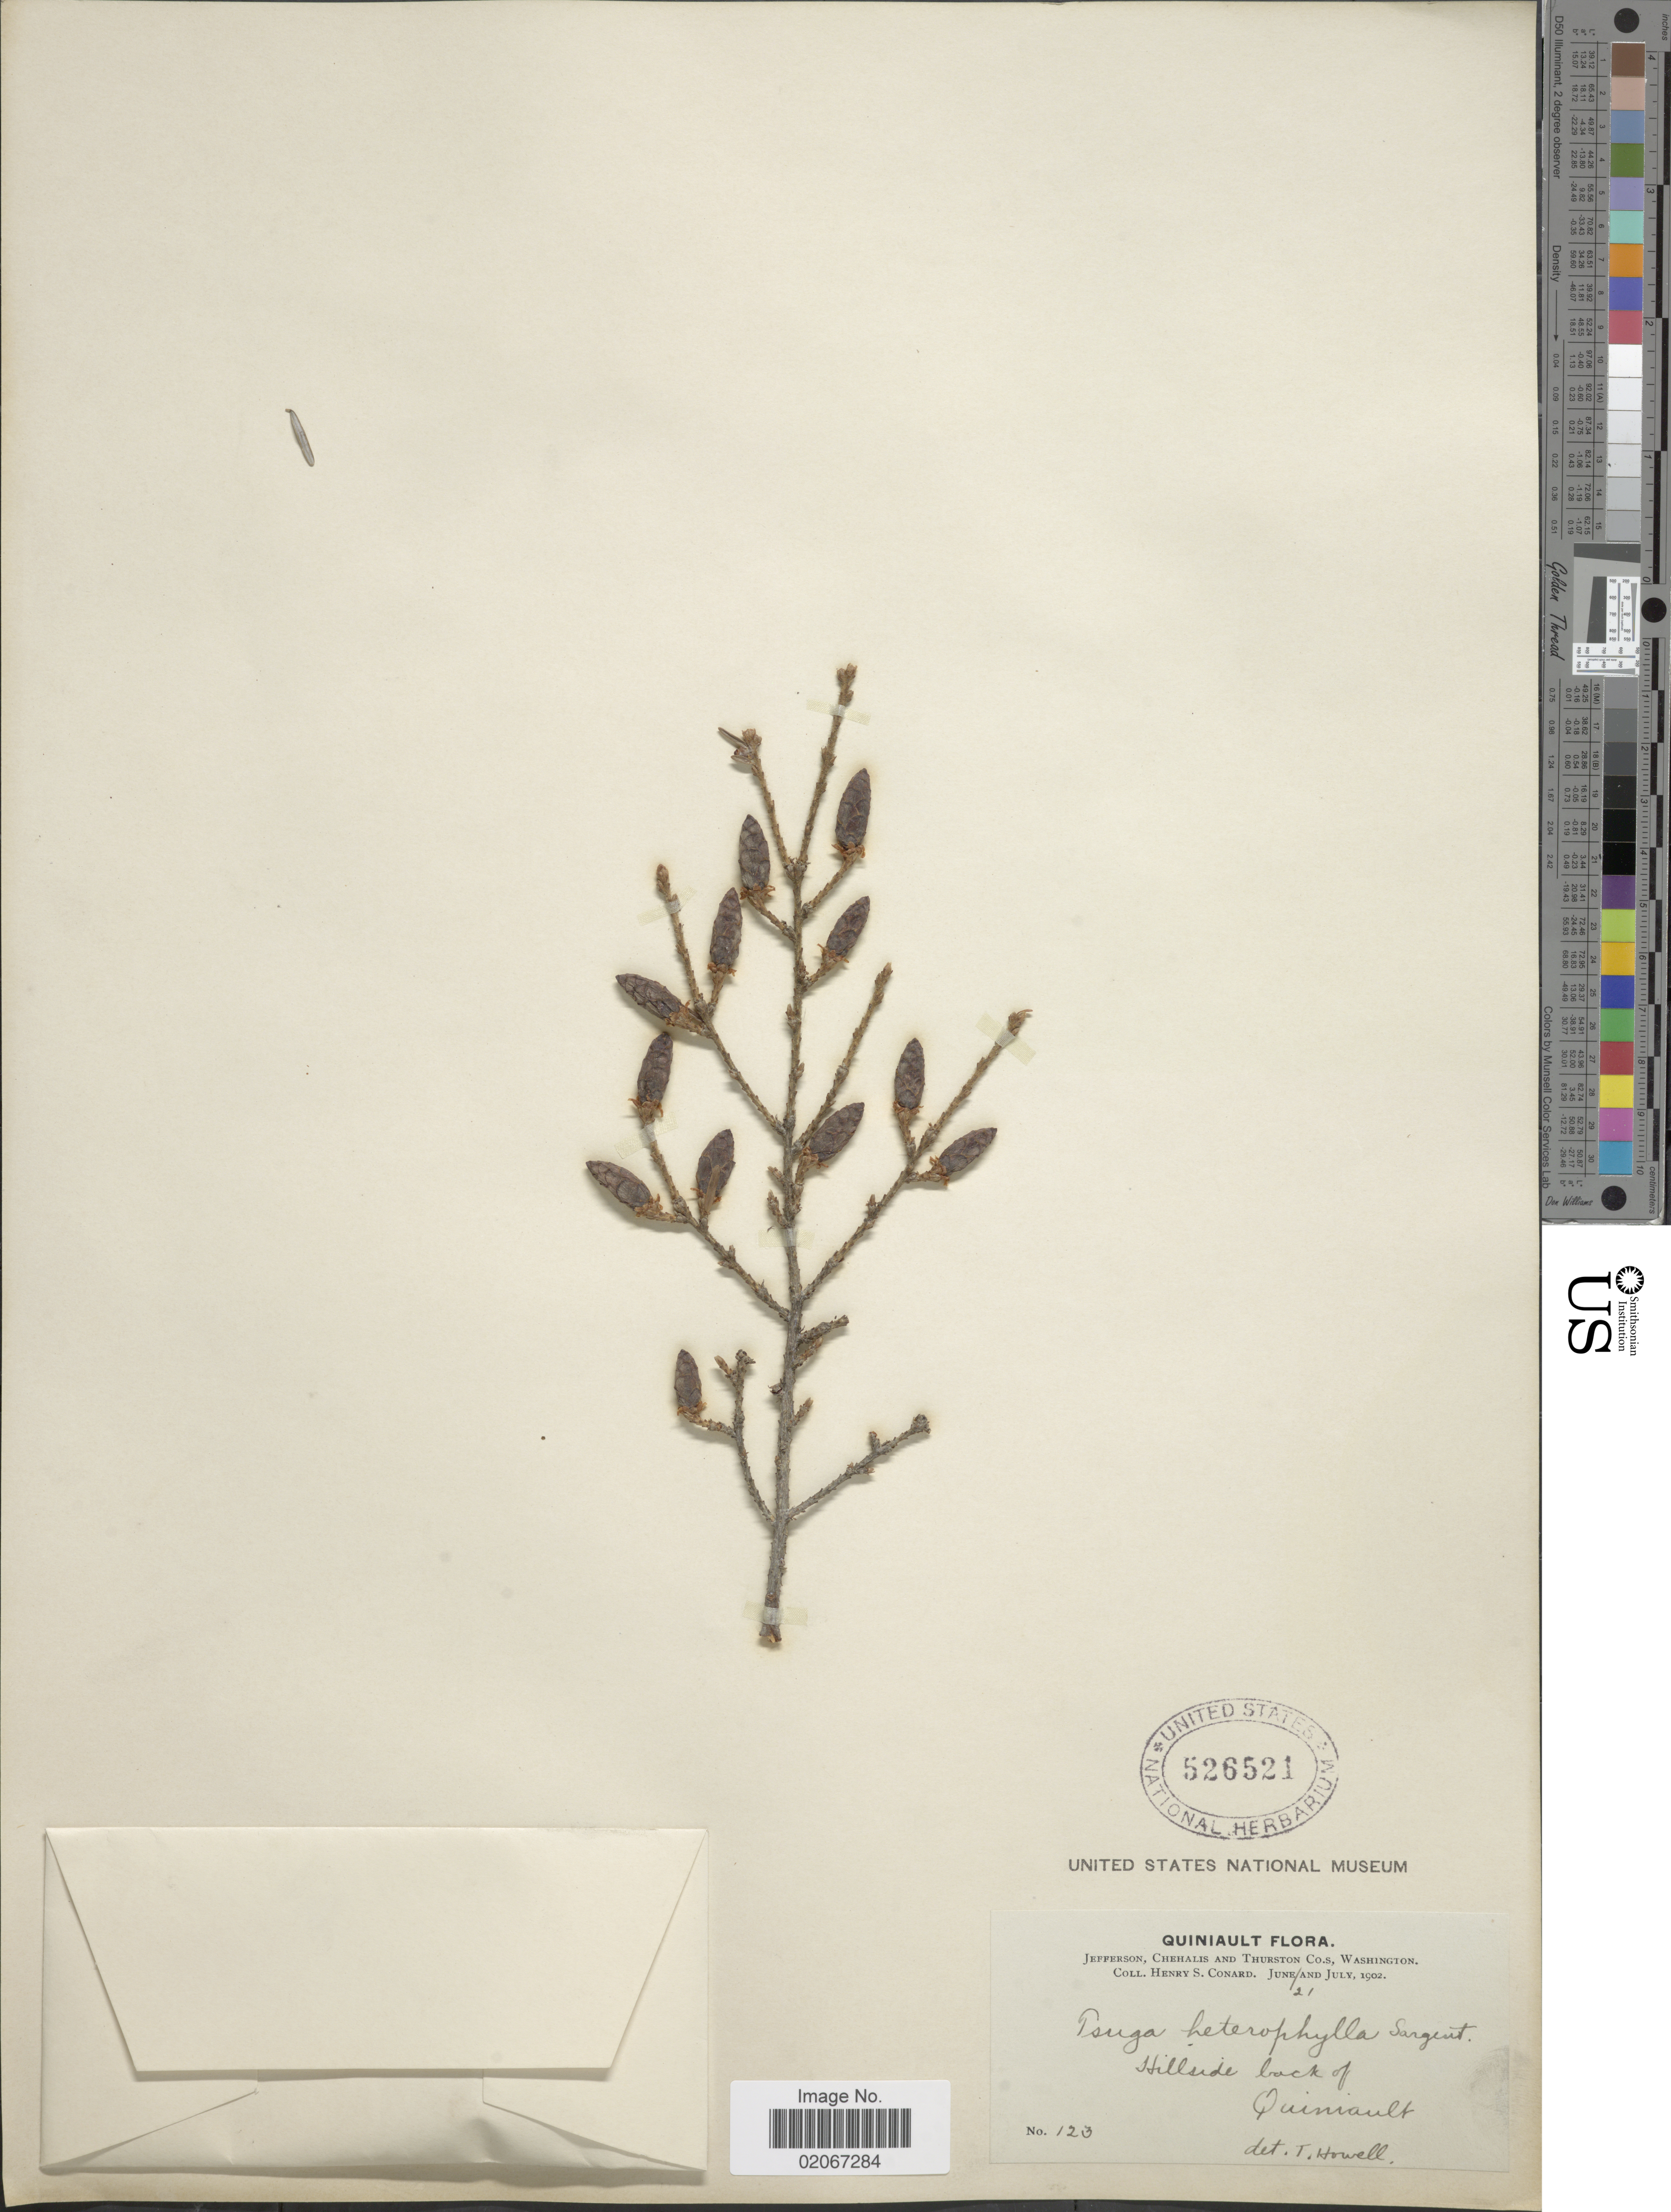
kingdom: Plantae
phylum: Tracheophyta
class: Pinopsida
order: Pinales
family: Pinaceae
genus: Tsuga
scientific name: Tsuga heterophylla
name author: (Raf.) Sarg.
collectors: H. S. Conard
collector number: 123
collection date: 1902-06-21/1902-07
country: United States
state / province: Washington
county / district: Thurston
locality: Jefferspn, Chehalis and Thurston Co.s, Washington. Hillside back of Quiniault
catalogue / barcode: US 526521